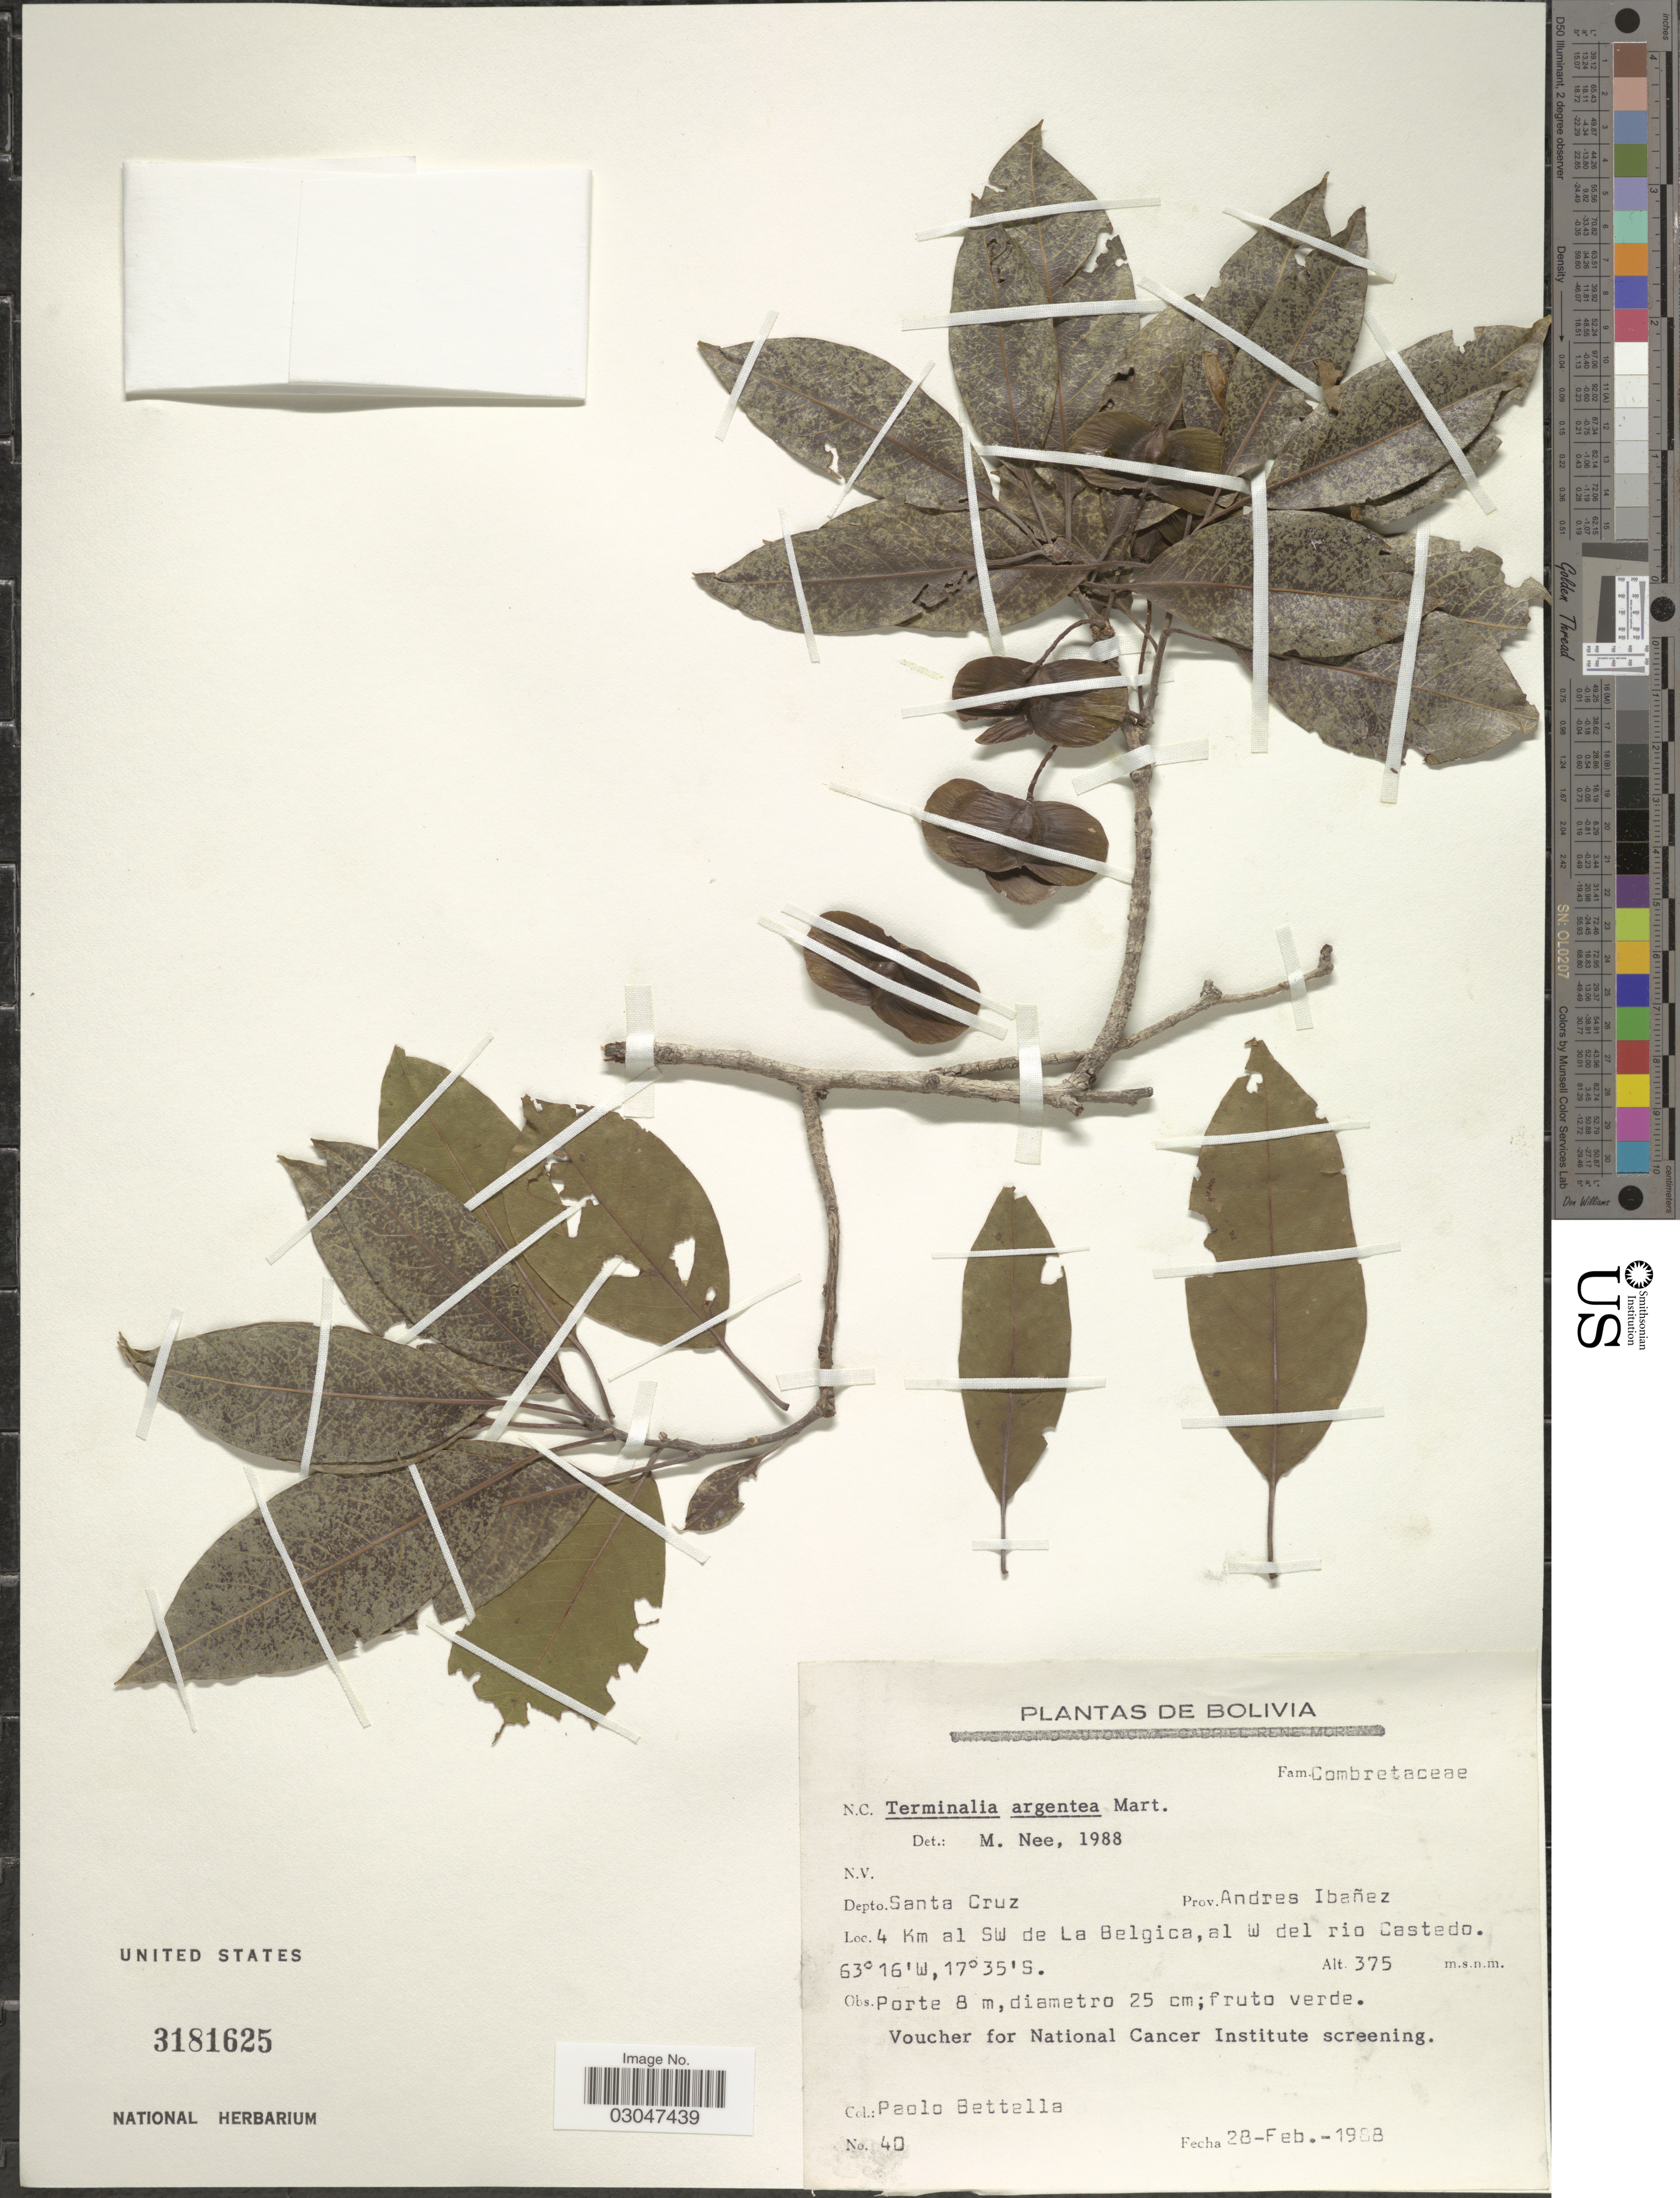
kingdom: Plantae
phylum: Tracheophyta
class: Magnoliopsida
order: Myrtales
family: Combretaceae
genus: Terminalia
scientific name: Terminalia argentea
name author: Mart.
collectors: P. Bettella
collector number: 40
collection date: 1988-02-28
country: Bolivia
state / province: Santa Cruz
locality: Depto. Santa Cruz, Prov. Andres Ibañez, 4 Km al SW de La Belgica, al W del rio Castedo.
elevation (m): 375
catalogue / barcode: US 3181625